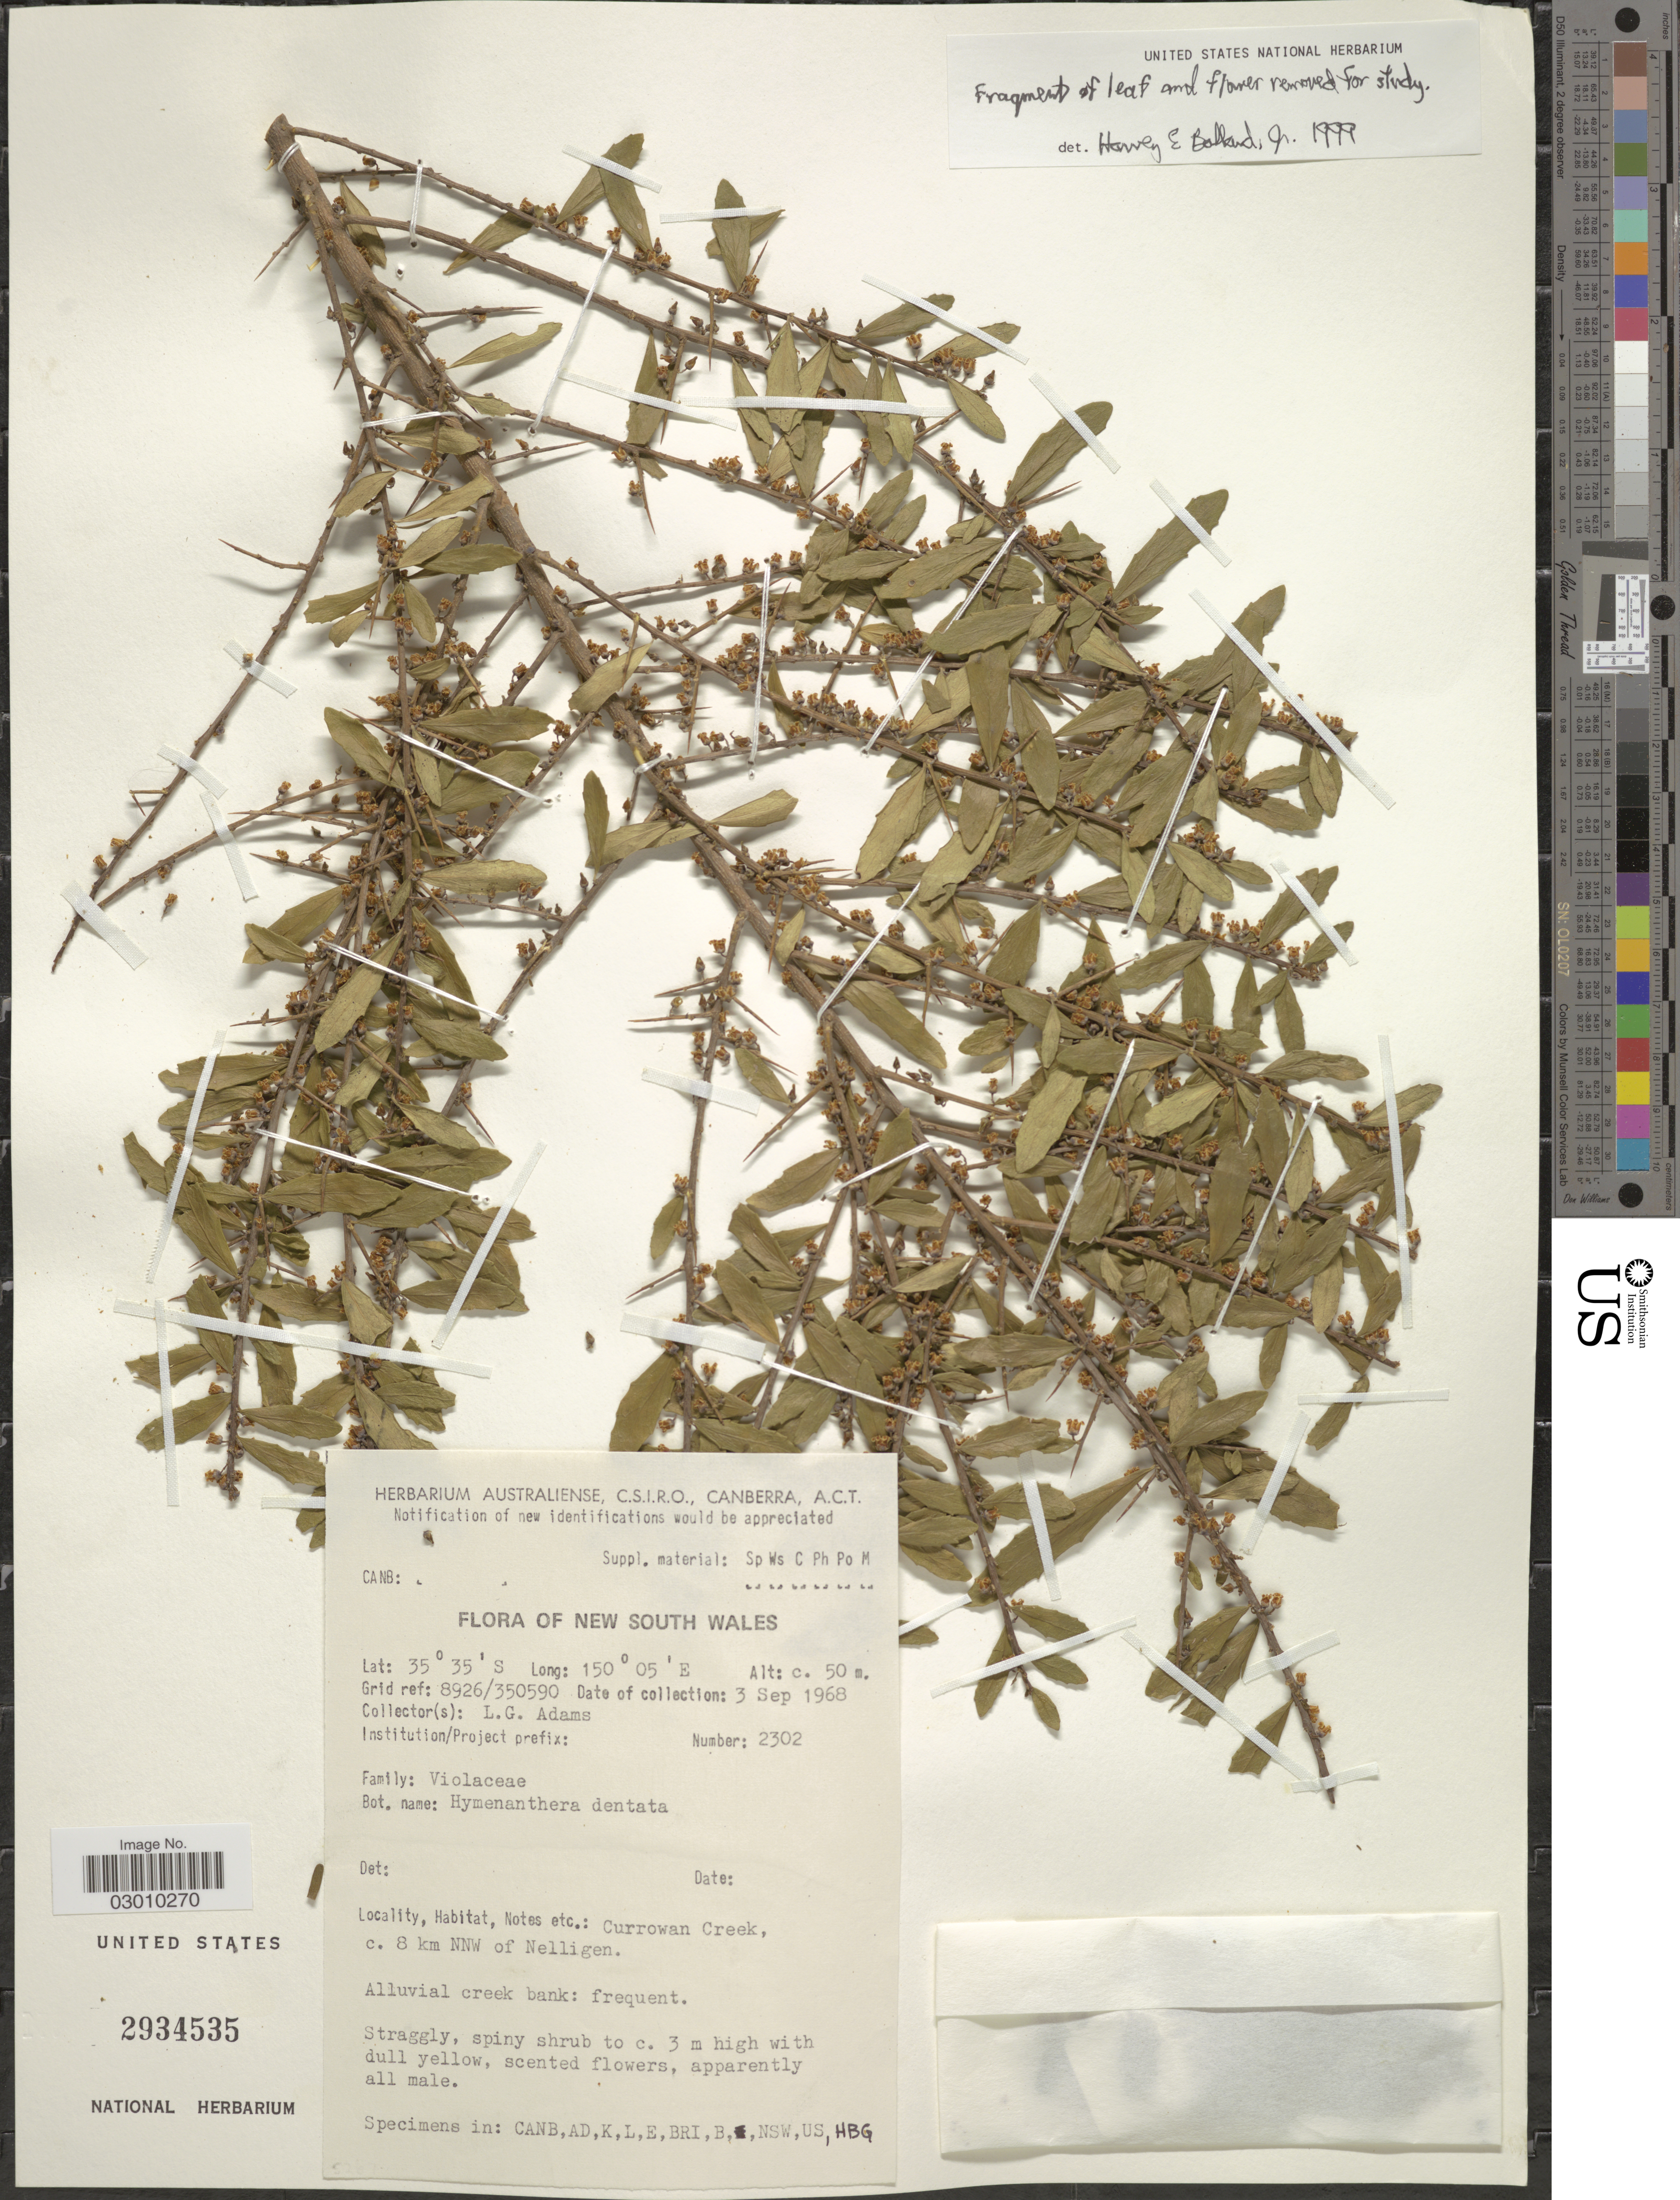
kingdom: Plantae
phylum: Tracheophyta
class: Magnoliopsida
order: Malpighiales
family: Violaceae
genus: Melicytus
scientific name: Melicytus dentatus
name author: (R. Br. ex DC.) Molloy & Mabb.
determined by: Stajsic, Valentino; Walsh, N. G.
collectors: L. G. Adams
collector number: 2302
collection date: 1968-09-03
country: Australia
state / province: New South Wales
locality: Currowan Creek, c. 8 km NNW of Nelligen. Grid ref: 8926/350590.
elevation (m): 50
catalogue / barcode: US 2934535